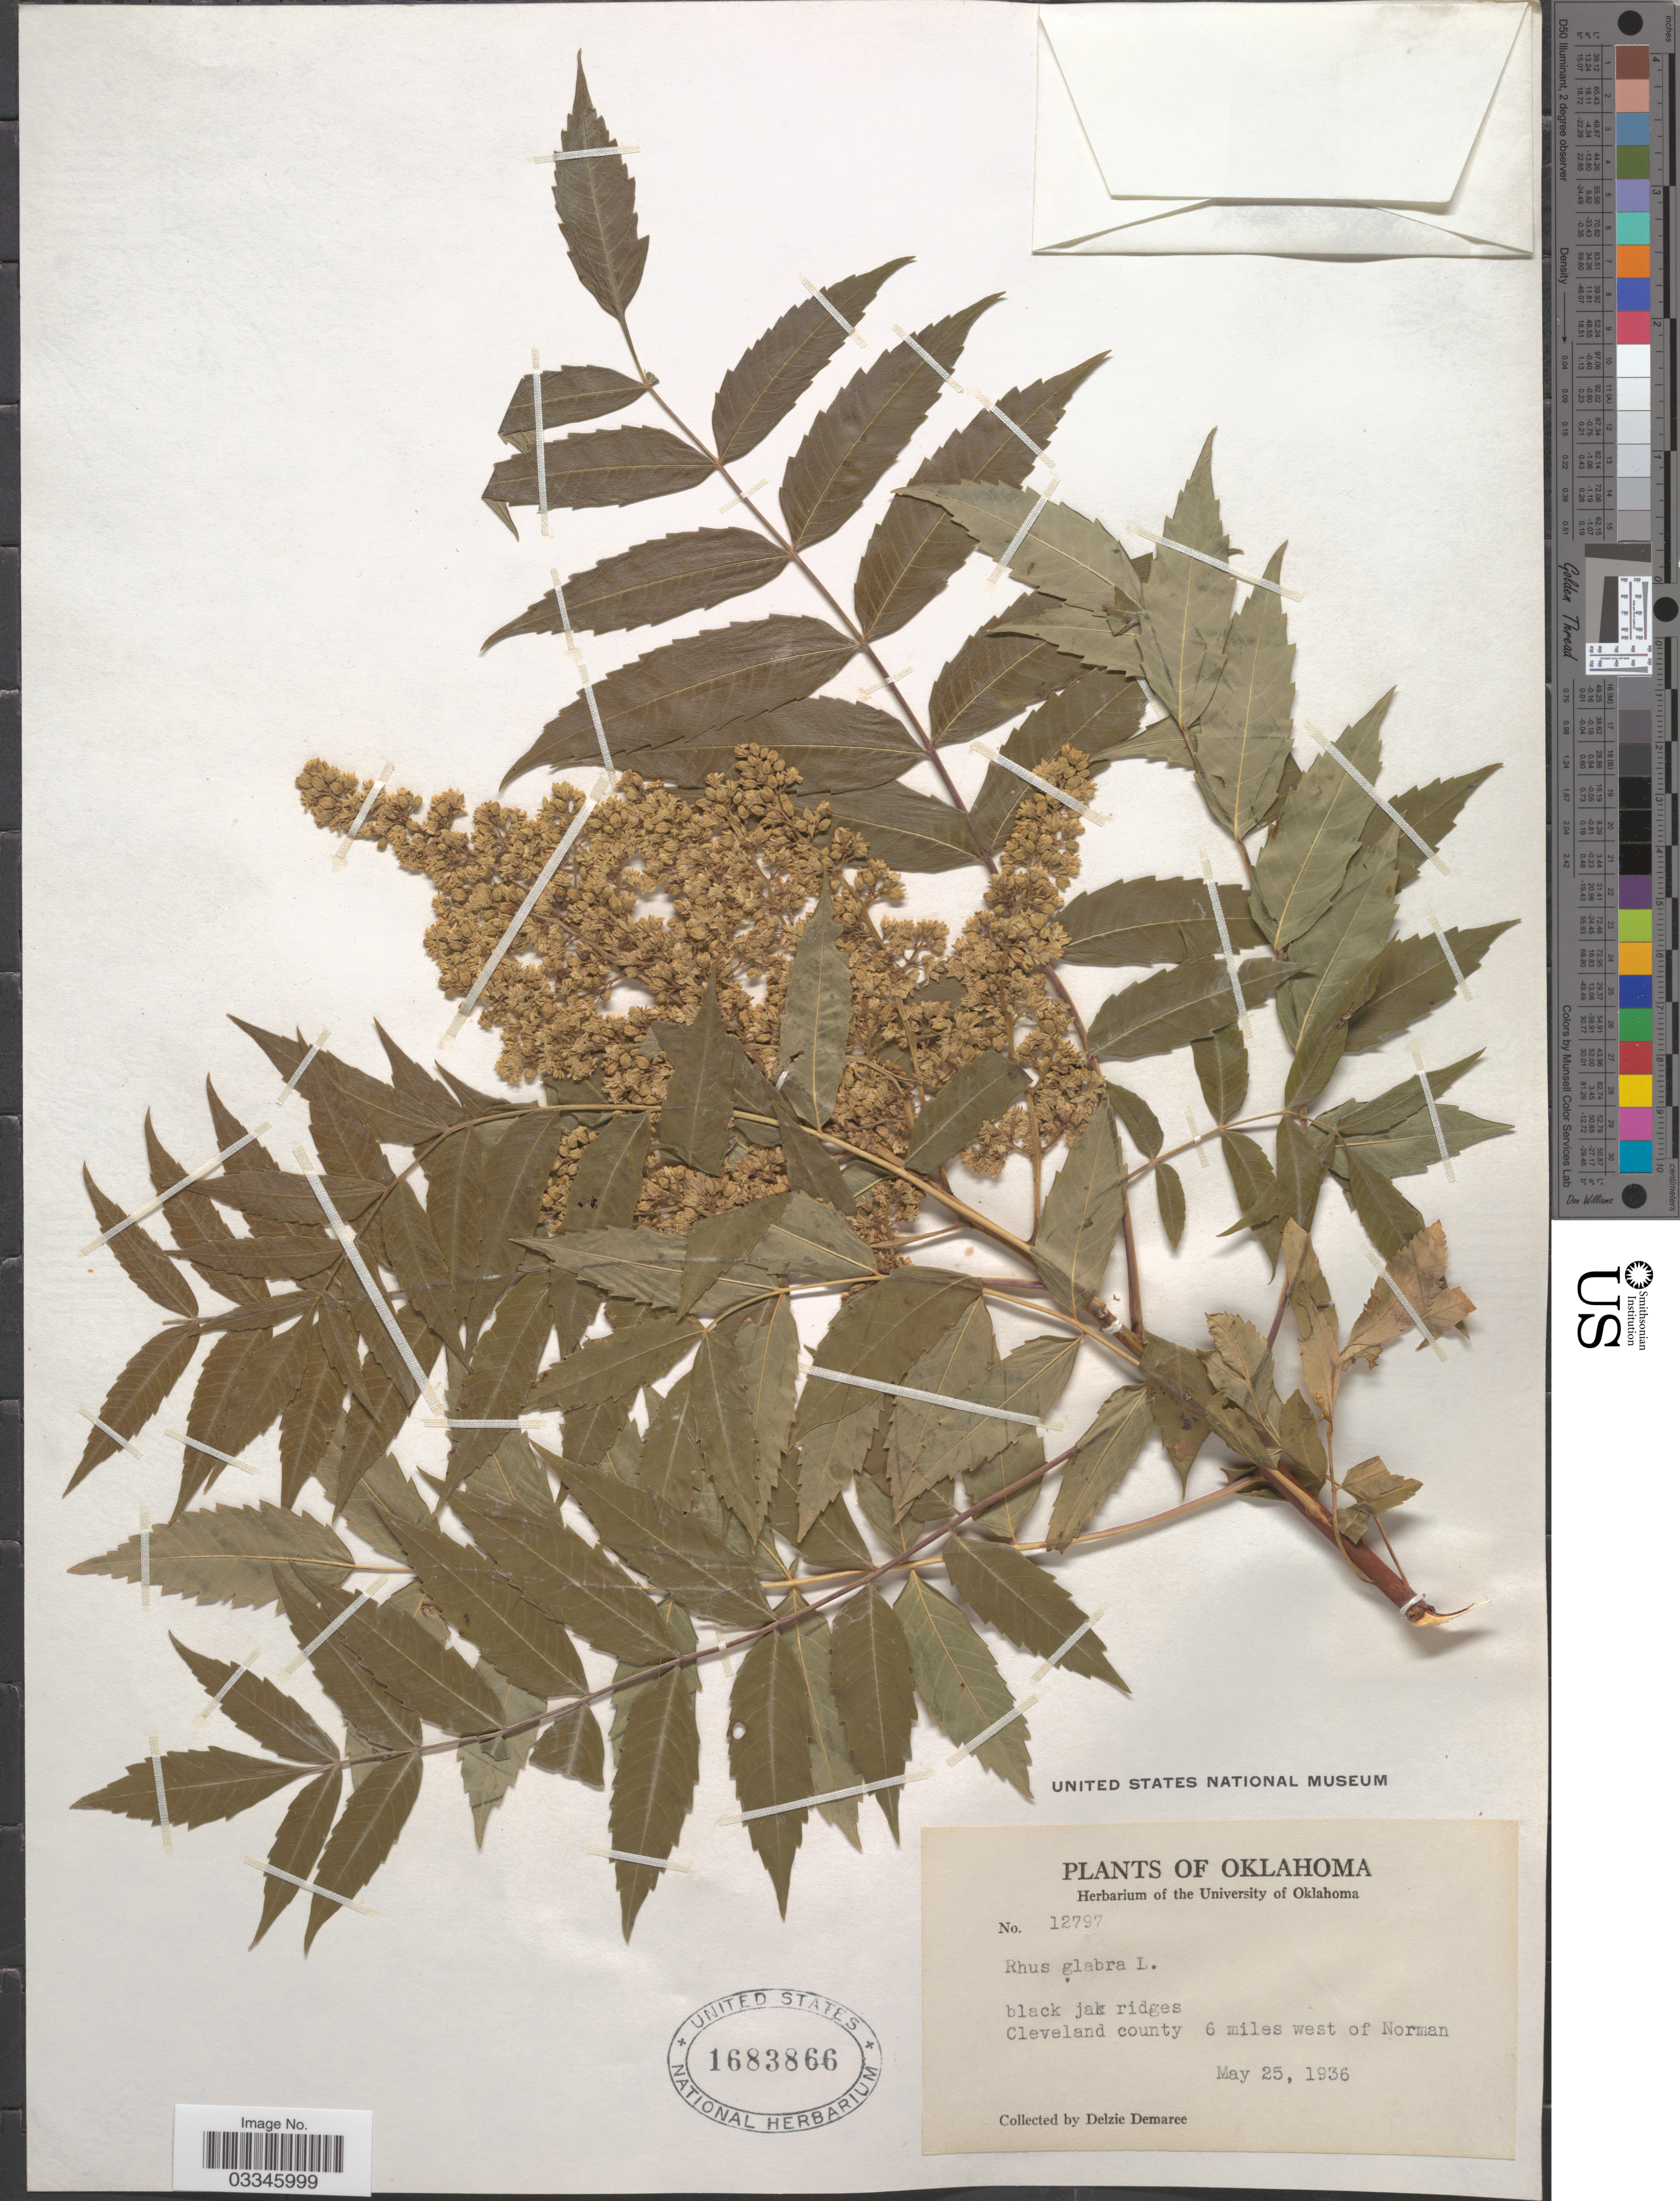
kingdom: Plantae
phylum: Tracheophyta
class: Magnoliopsida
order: Sapindales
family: Anacardiaceae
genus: Rhus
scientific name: Rhus glabra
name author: L.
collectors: D. Demaree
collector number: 12797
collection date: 1936-05-25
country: United States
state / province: Oklahoma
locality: Cleveland county 6 miles west of Norman.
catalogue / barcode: US 1683866